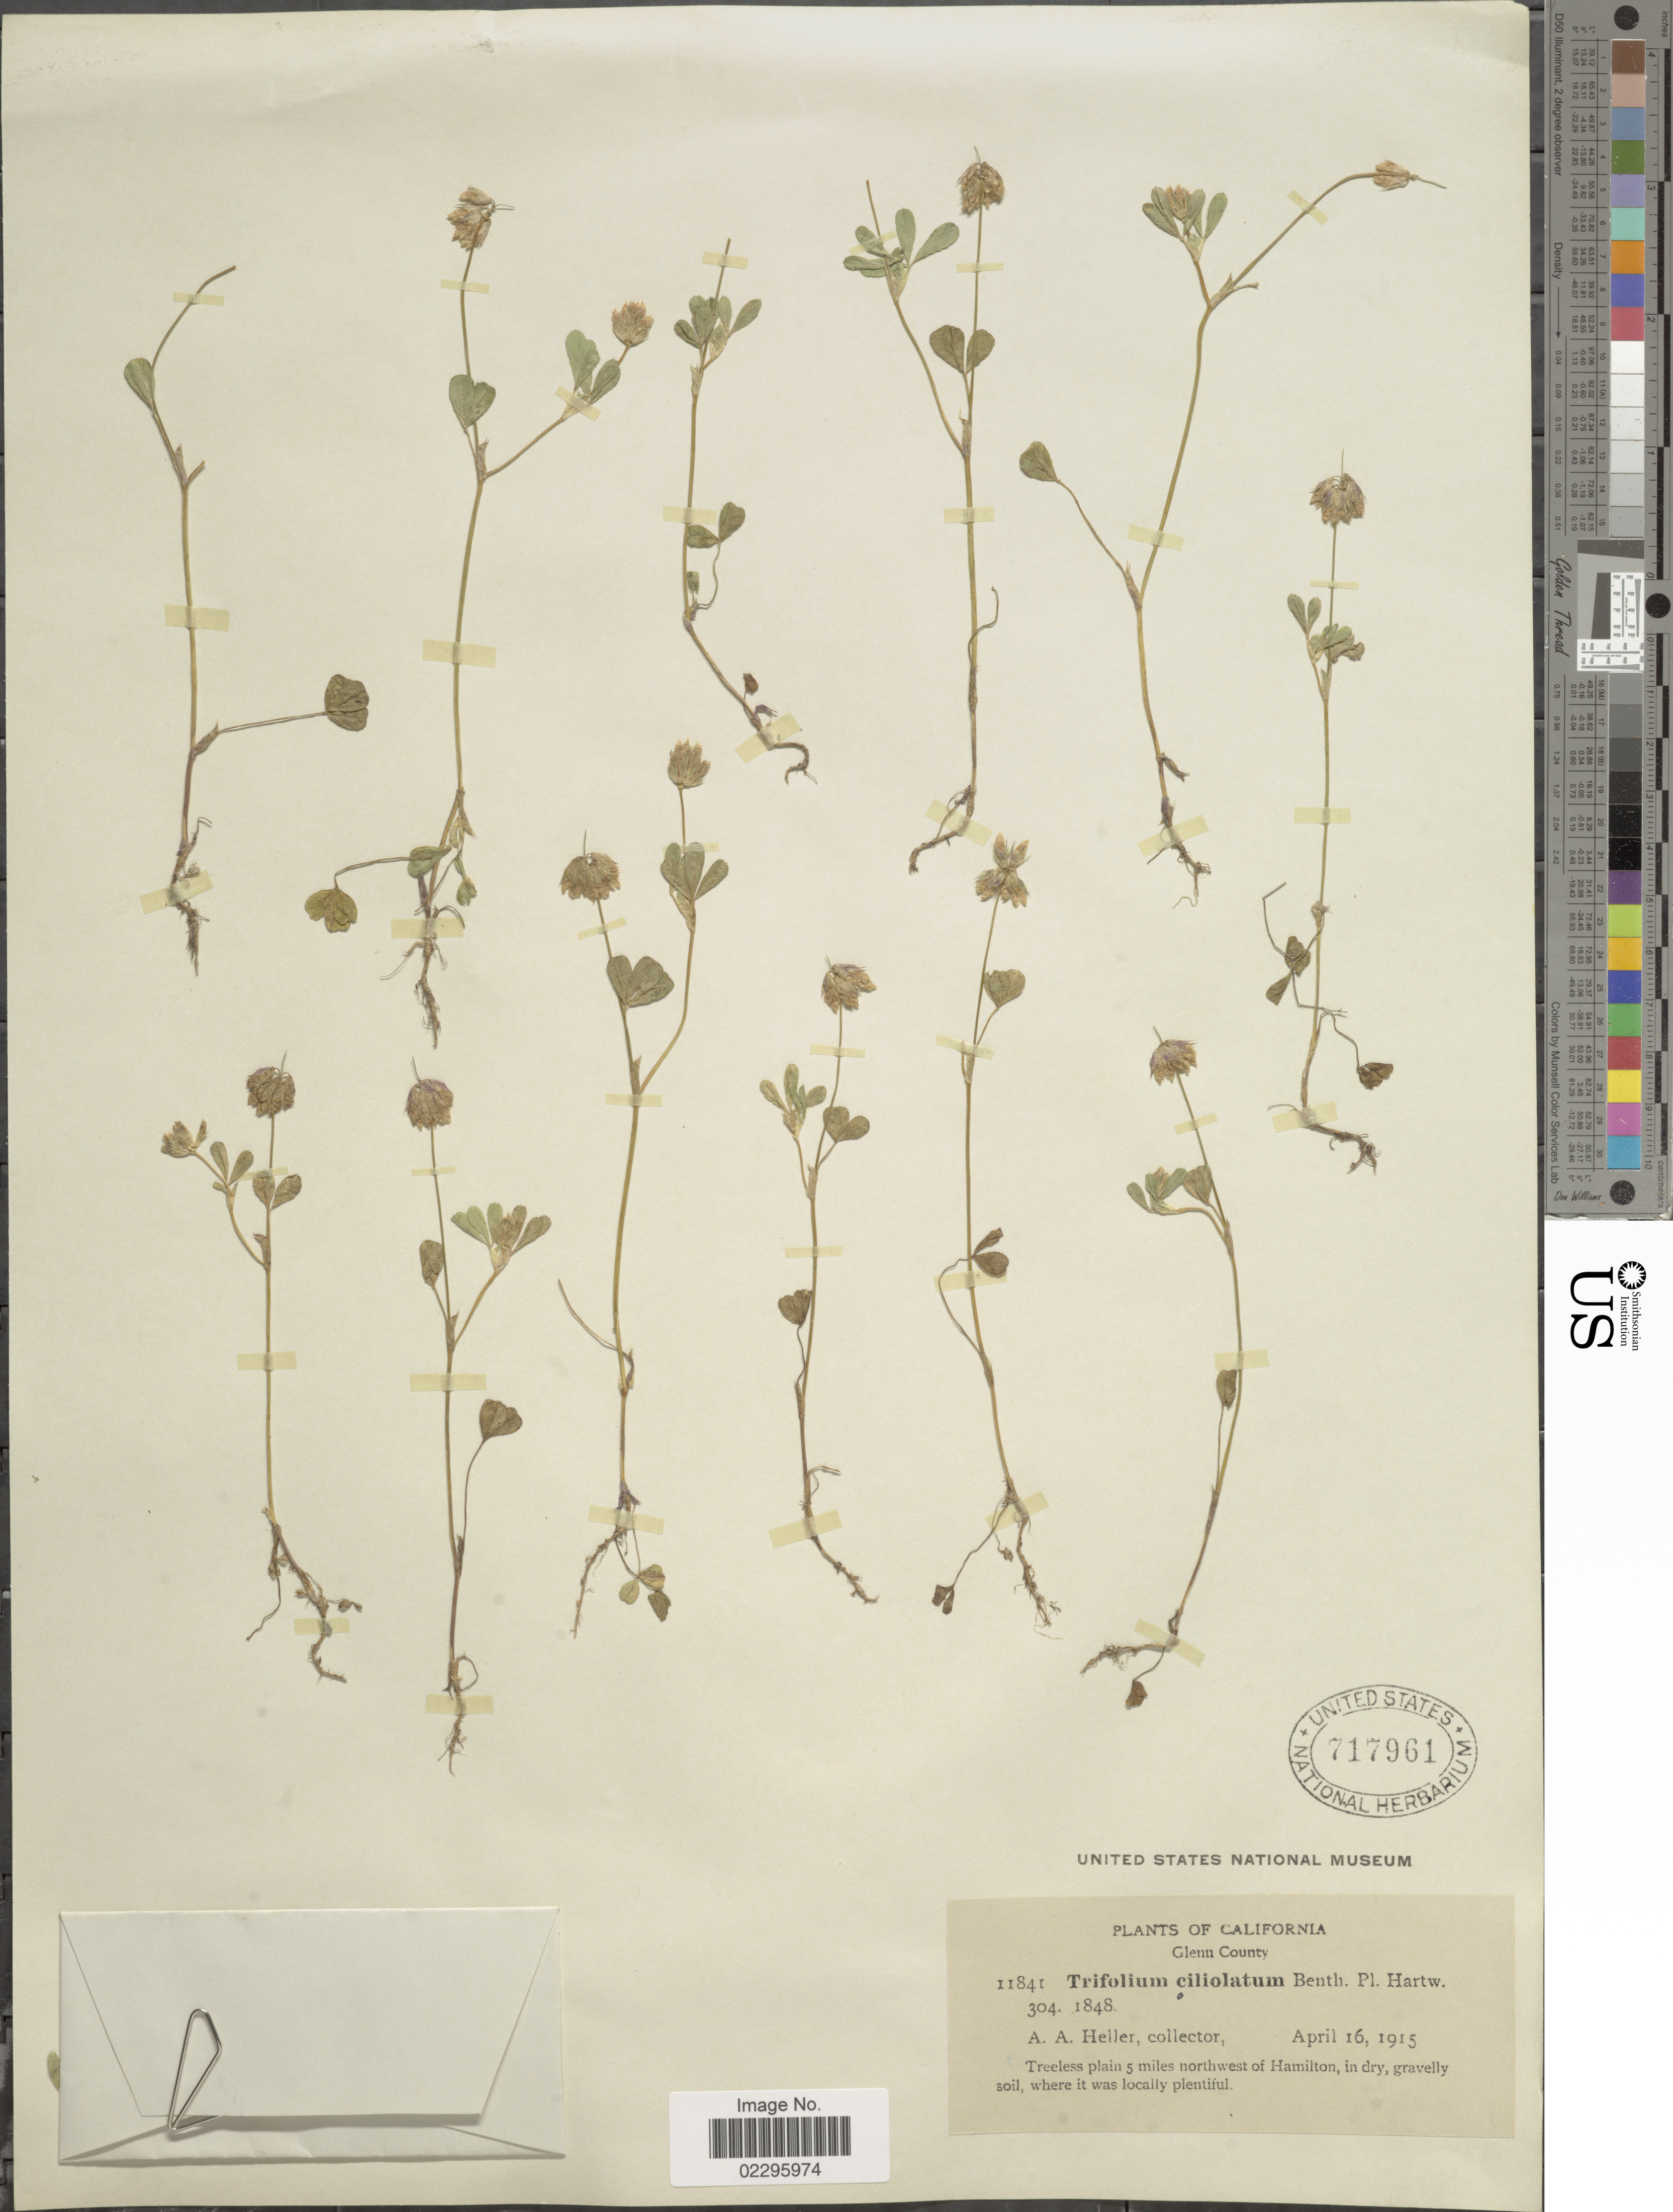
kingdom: Plantae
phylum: Tracheophyta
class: Magnoliopsida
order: Fabales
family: Fabaceae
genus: Trifolium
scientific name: Trifolium ciliolatum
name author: Benth.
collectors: A. A. Heller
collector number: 11841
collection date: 1915-04-16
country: United States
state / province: California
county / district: Glenn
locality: Glenn County, treeless plain 5 miles northwest of Hamilton, in dry, gravelly soil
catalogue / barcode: US 717961